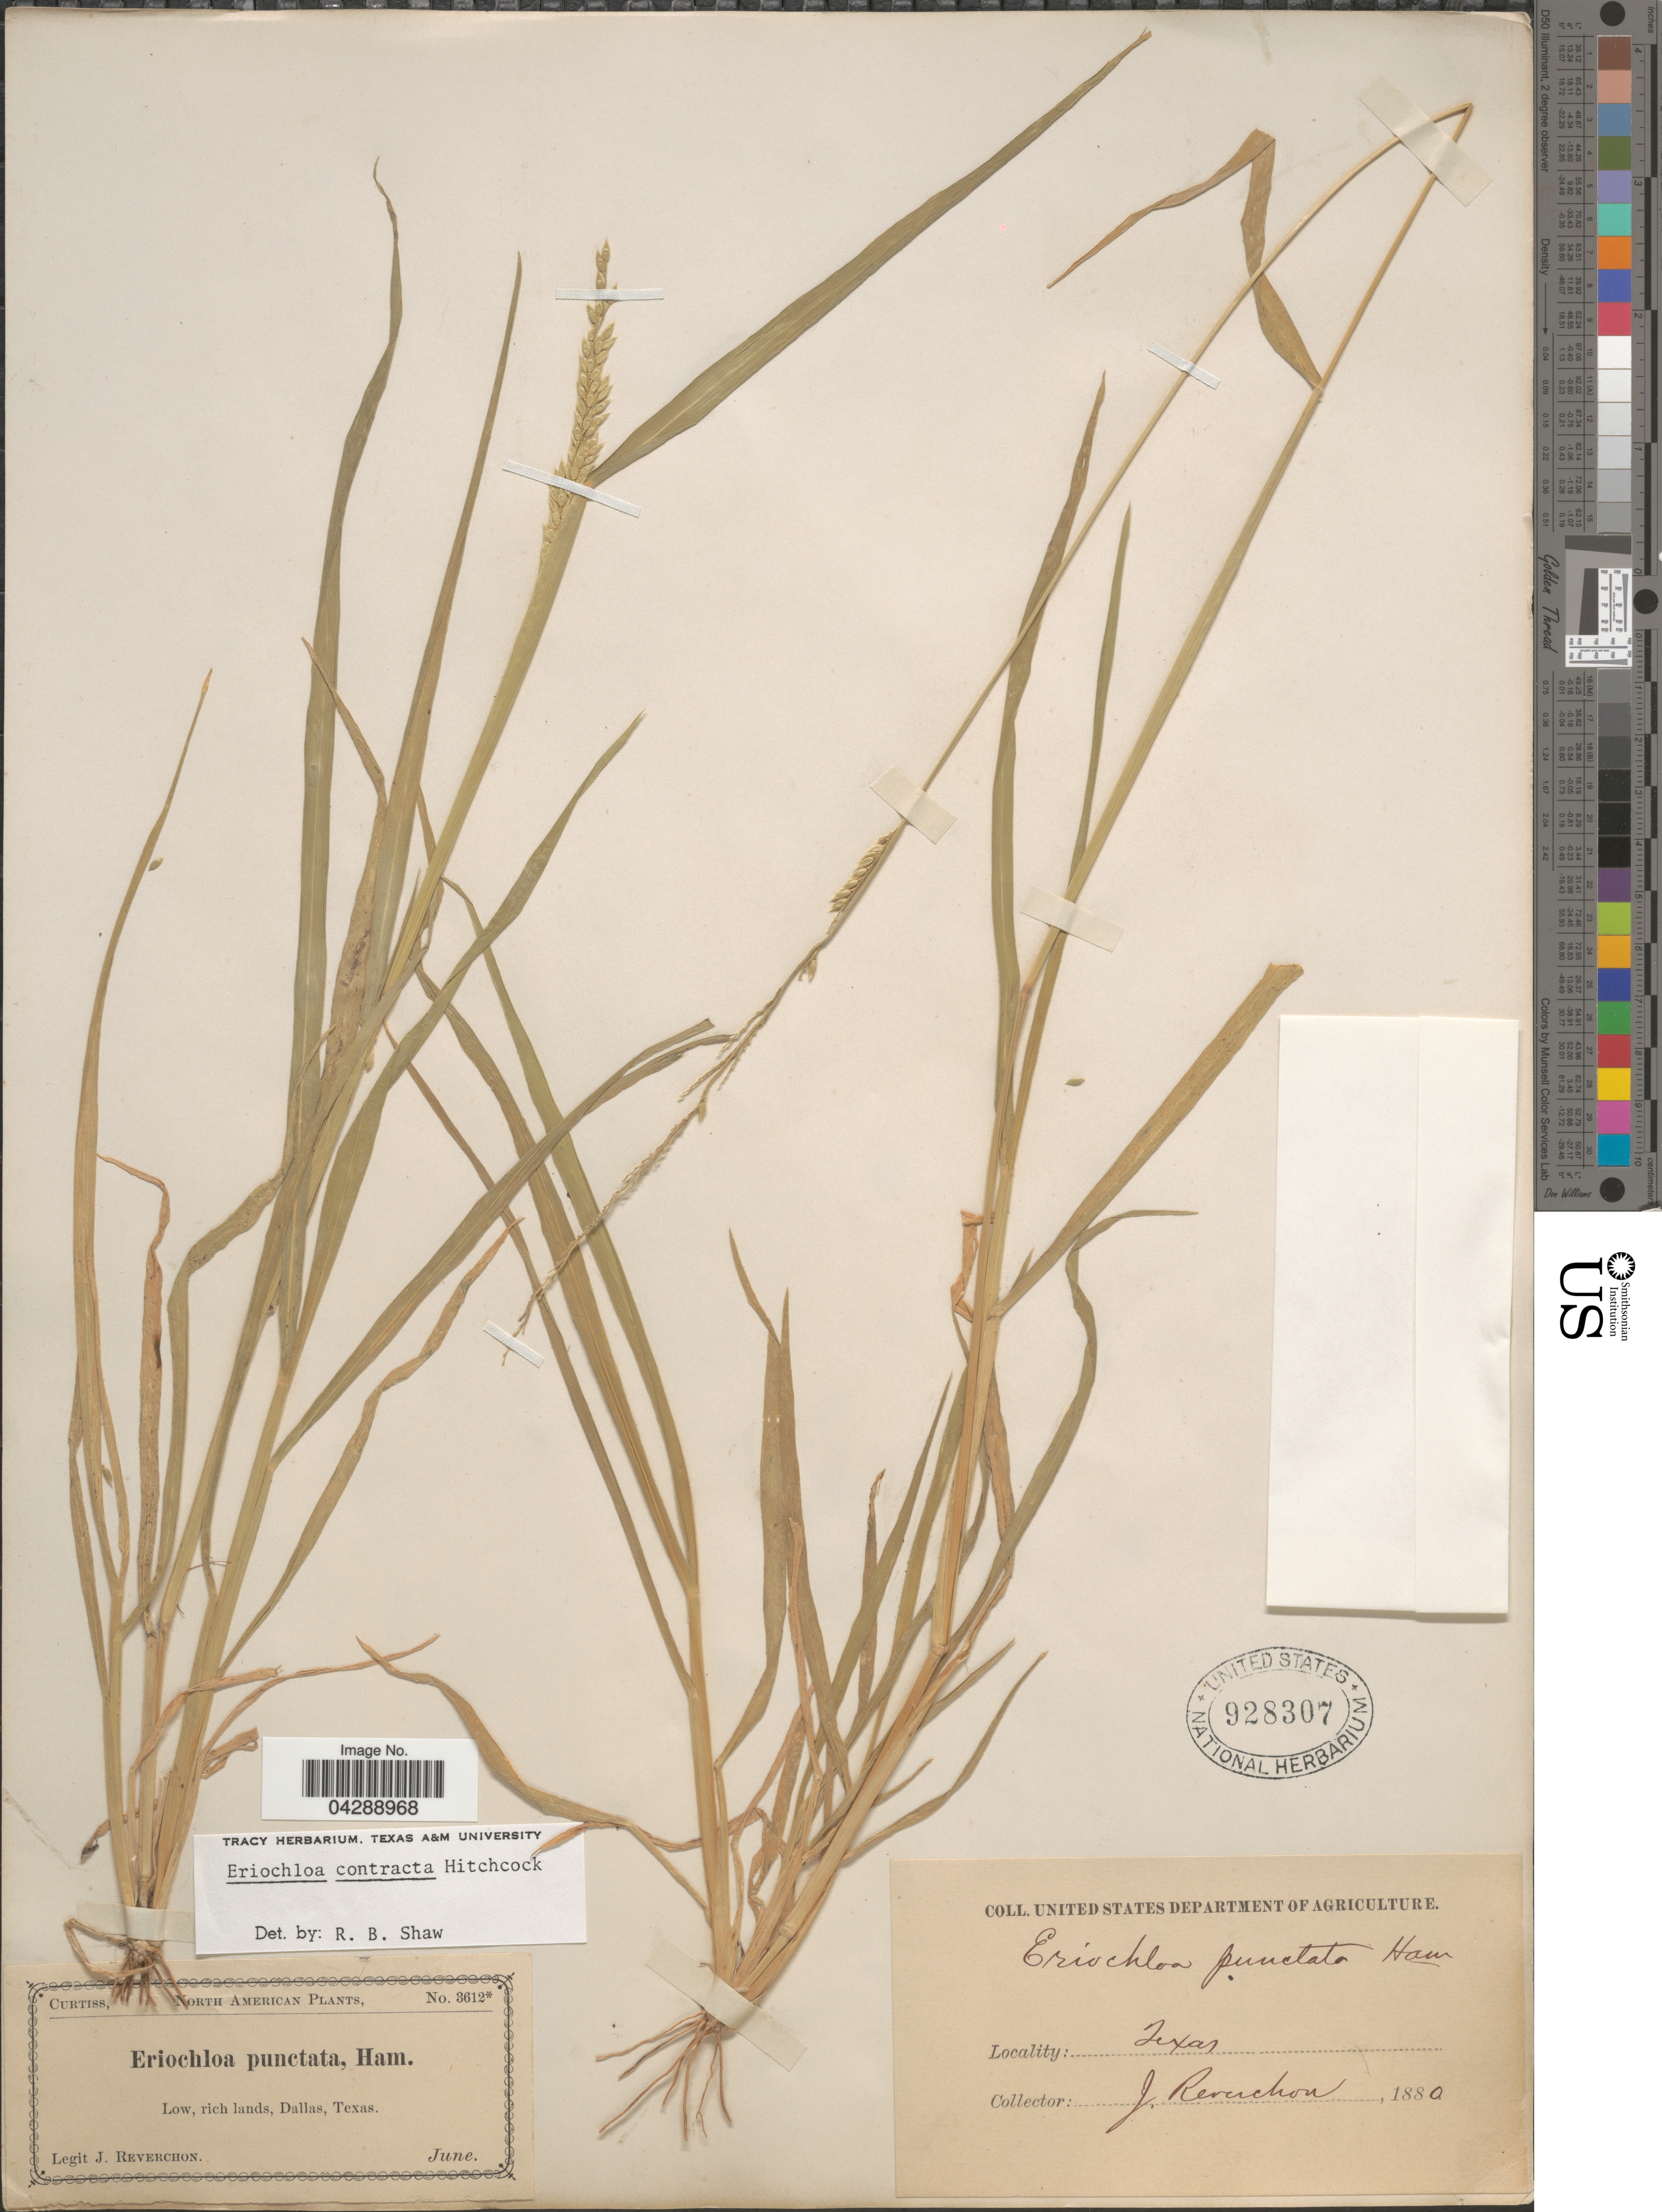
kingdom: Plantae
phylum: Tracheophyta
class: Liliopsida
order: Poales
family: Poaceae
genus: Eriochloa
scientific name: Eriochloa contracta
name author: Hitchc.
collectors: J. Reverchon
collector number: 3612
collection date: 1880-06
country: United States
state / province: Texas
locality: Low, rich lands, Dallas.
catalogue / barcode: US 928307